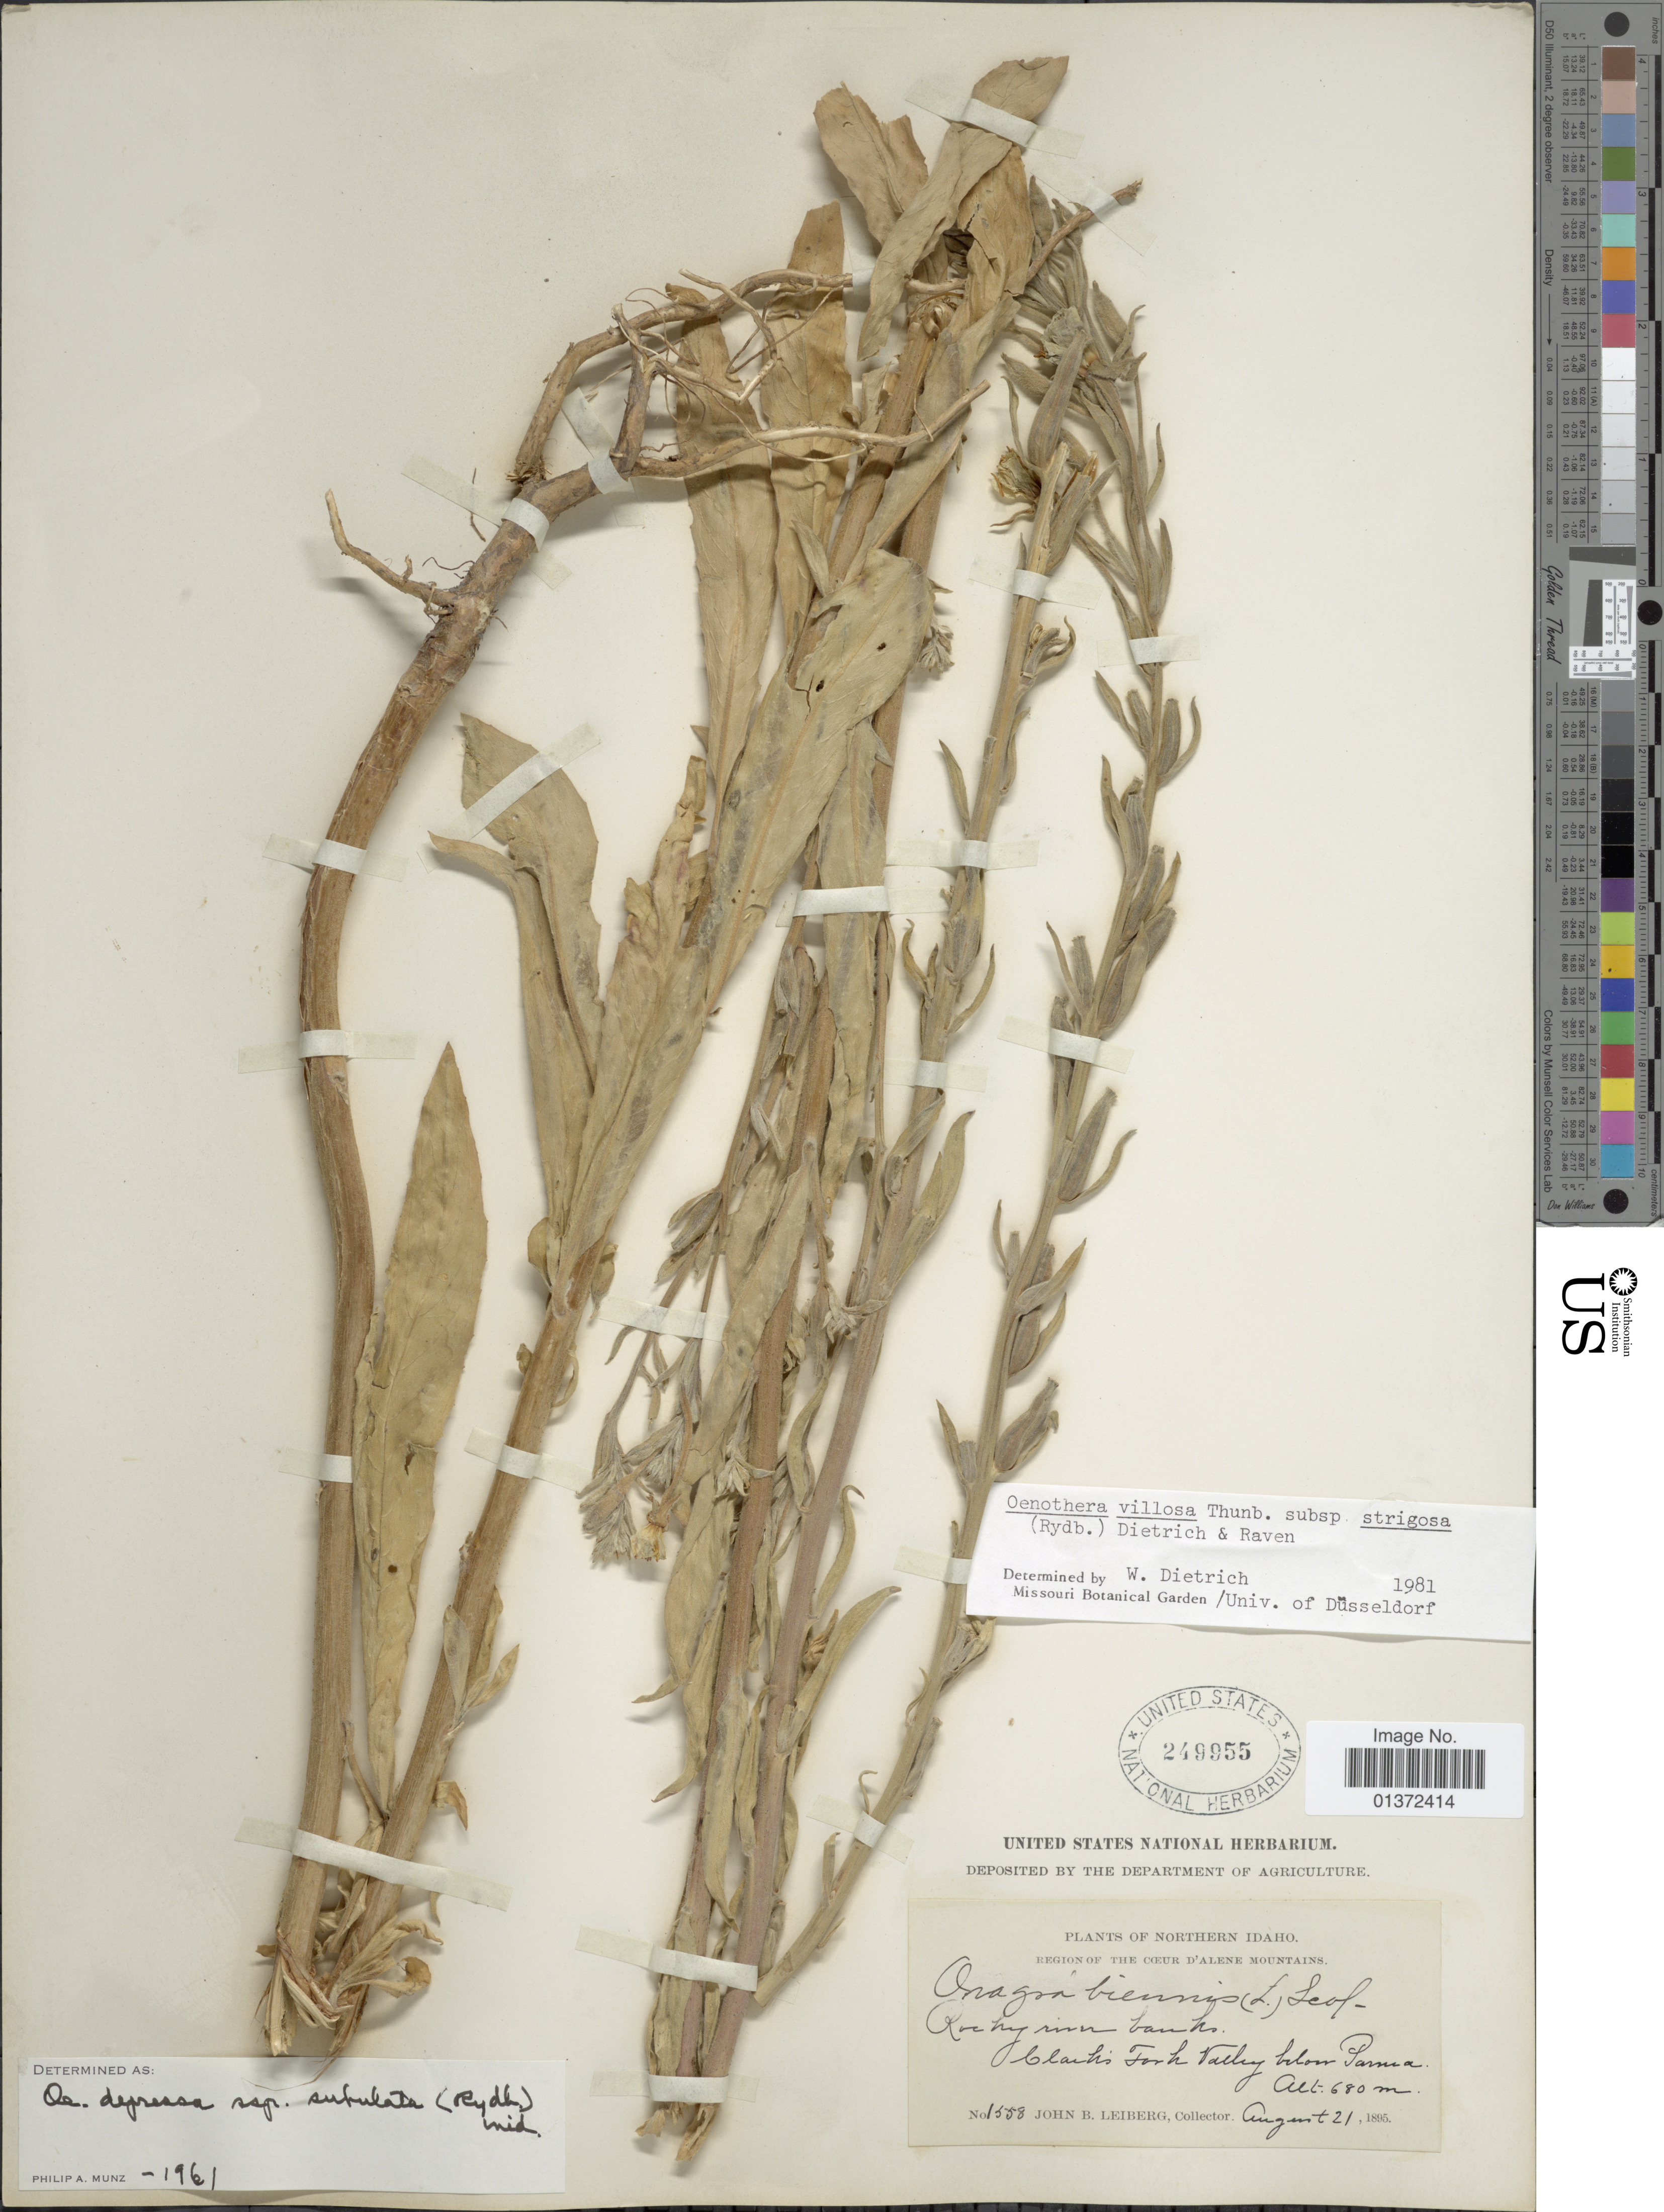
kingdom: Plantae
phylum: Tracheophyta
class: Magnoliopsida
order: Myrtales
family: Onagraceae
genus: Oenothera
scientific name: Oenothera villosa subsp. strigosa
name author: (Rydb.) W. Dietr. & P.H. Raven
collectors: J. B. Leiberg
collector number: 1558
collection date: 1895-08-21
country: United States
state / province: Idaho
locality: Northern Idaho, Clark's Fork Valley below Parma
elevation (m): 680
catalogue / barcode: US 249955